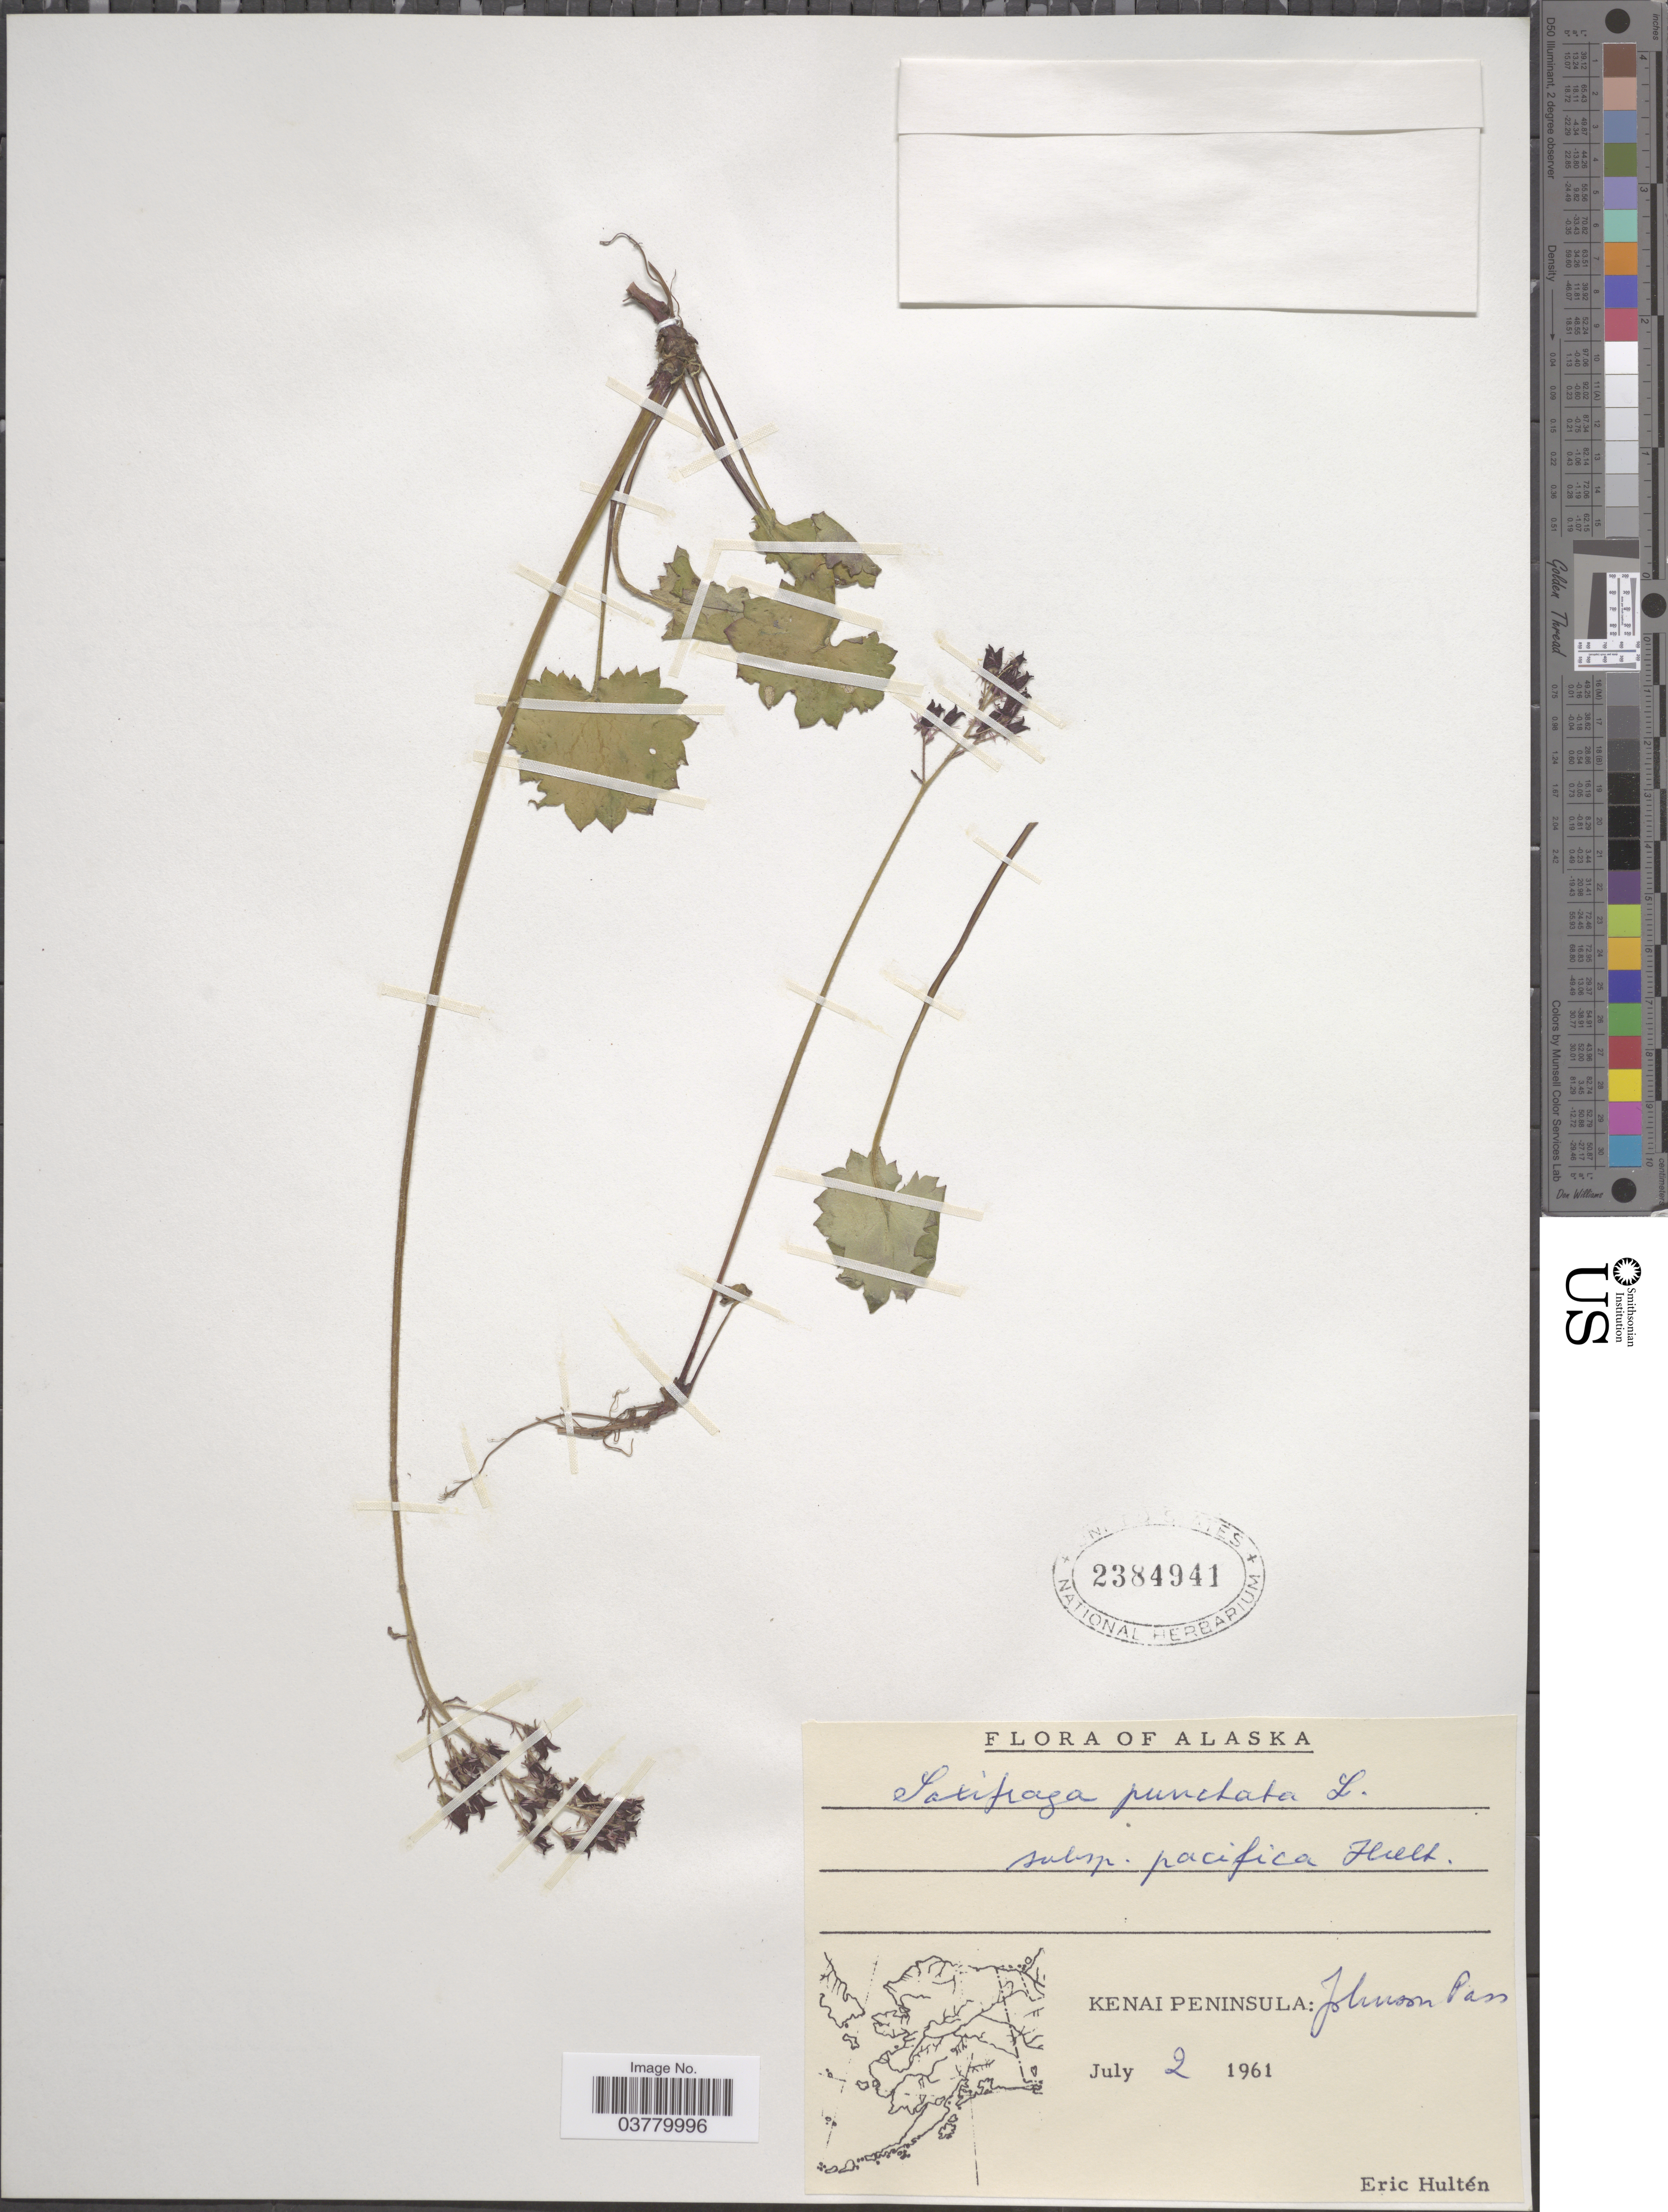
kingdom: Plantae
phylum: Tracheophyta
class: Magnoliopsida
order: Saxifragales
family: Saxifragaceae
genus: Micranthes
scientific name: Micranthes nelsoniana var. porsildiana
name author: (Calder & Savile) Gornall & H. Ohba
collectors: E. G. Hultén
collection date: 1961-07-02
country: United States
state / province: Alaska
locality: Kenai Peninsula: Johnson Pass.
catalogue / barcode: US 2384941